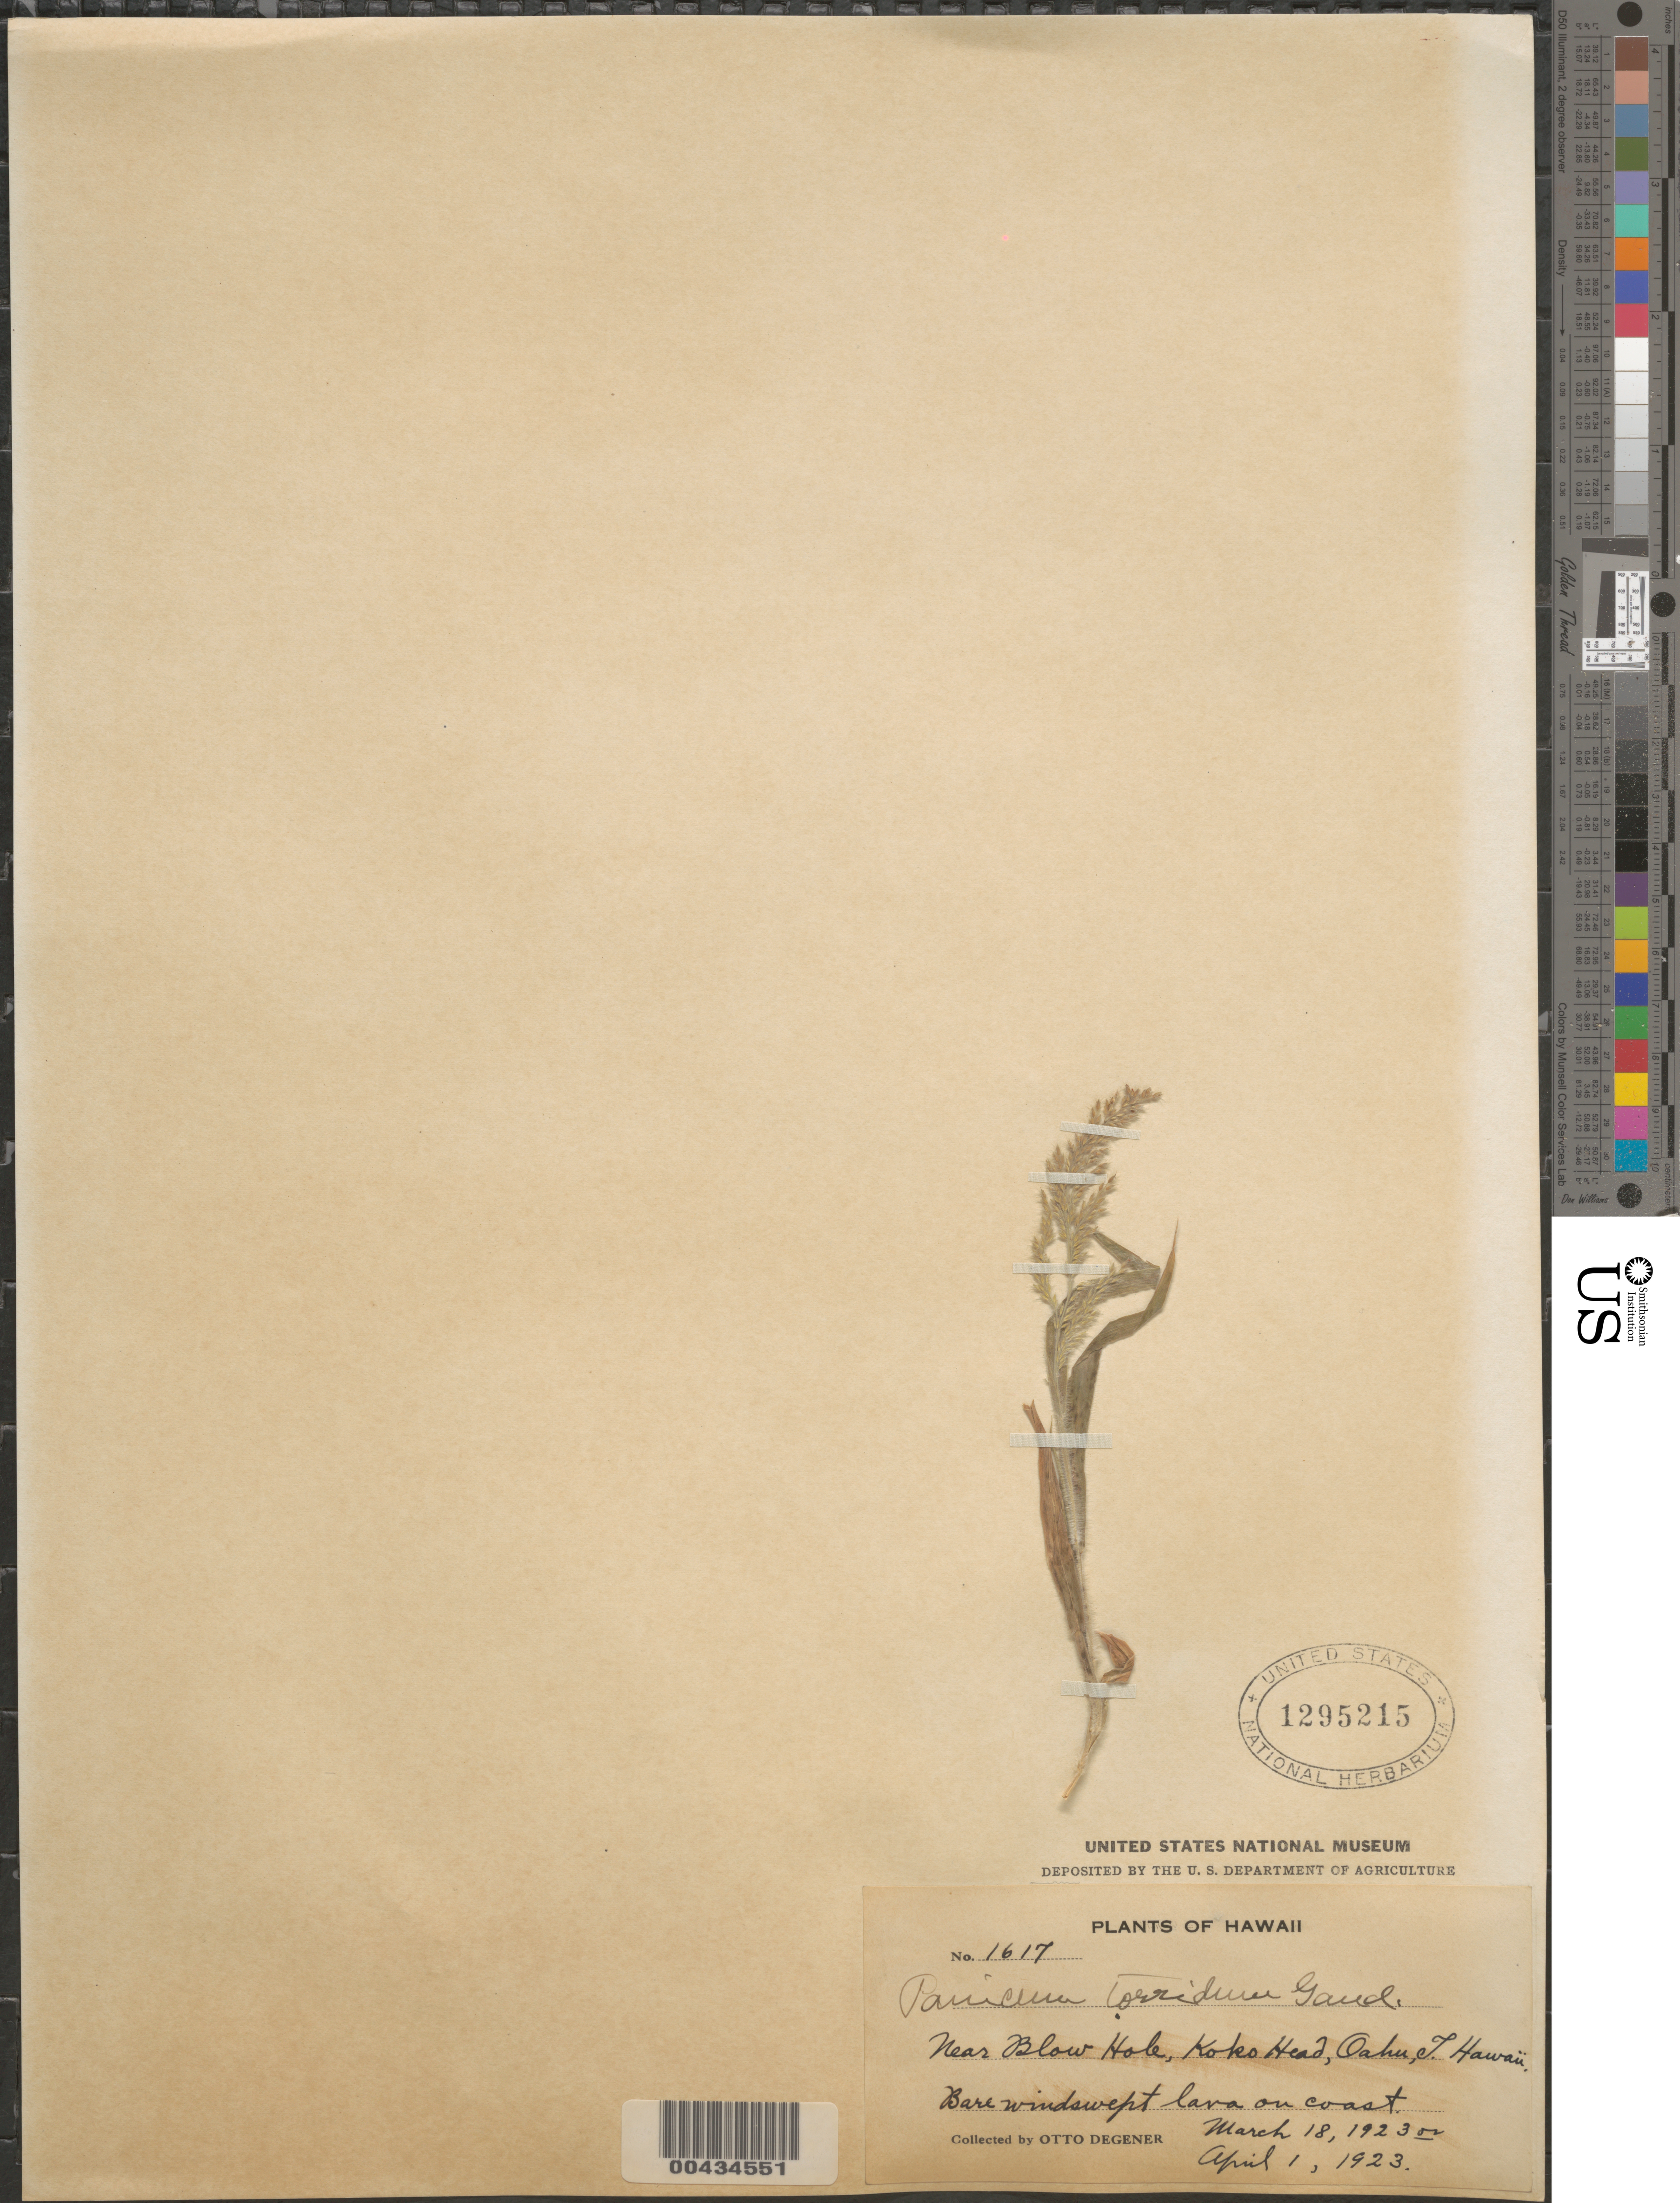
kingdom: Plantae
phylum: Tracheophyta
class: Liliopsida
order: Poales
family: Poaceae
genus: Panicum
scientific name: Panicum torridum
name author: Gaudich.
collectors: O. Degener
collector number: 1617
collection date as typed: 18 Mar 1923 or 1 Apr 1923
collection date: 1923-03-18 or 1923-04-01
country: United States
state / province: Hawaii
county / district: Honolulu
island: Oahu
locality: Near Blow Hole, Koko Head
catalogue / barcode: US 1295215